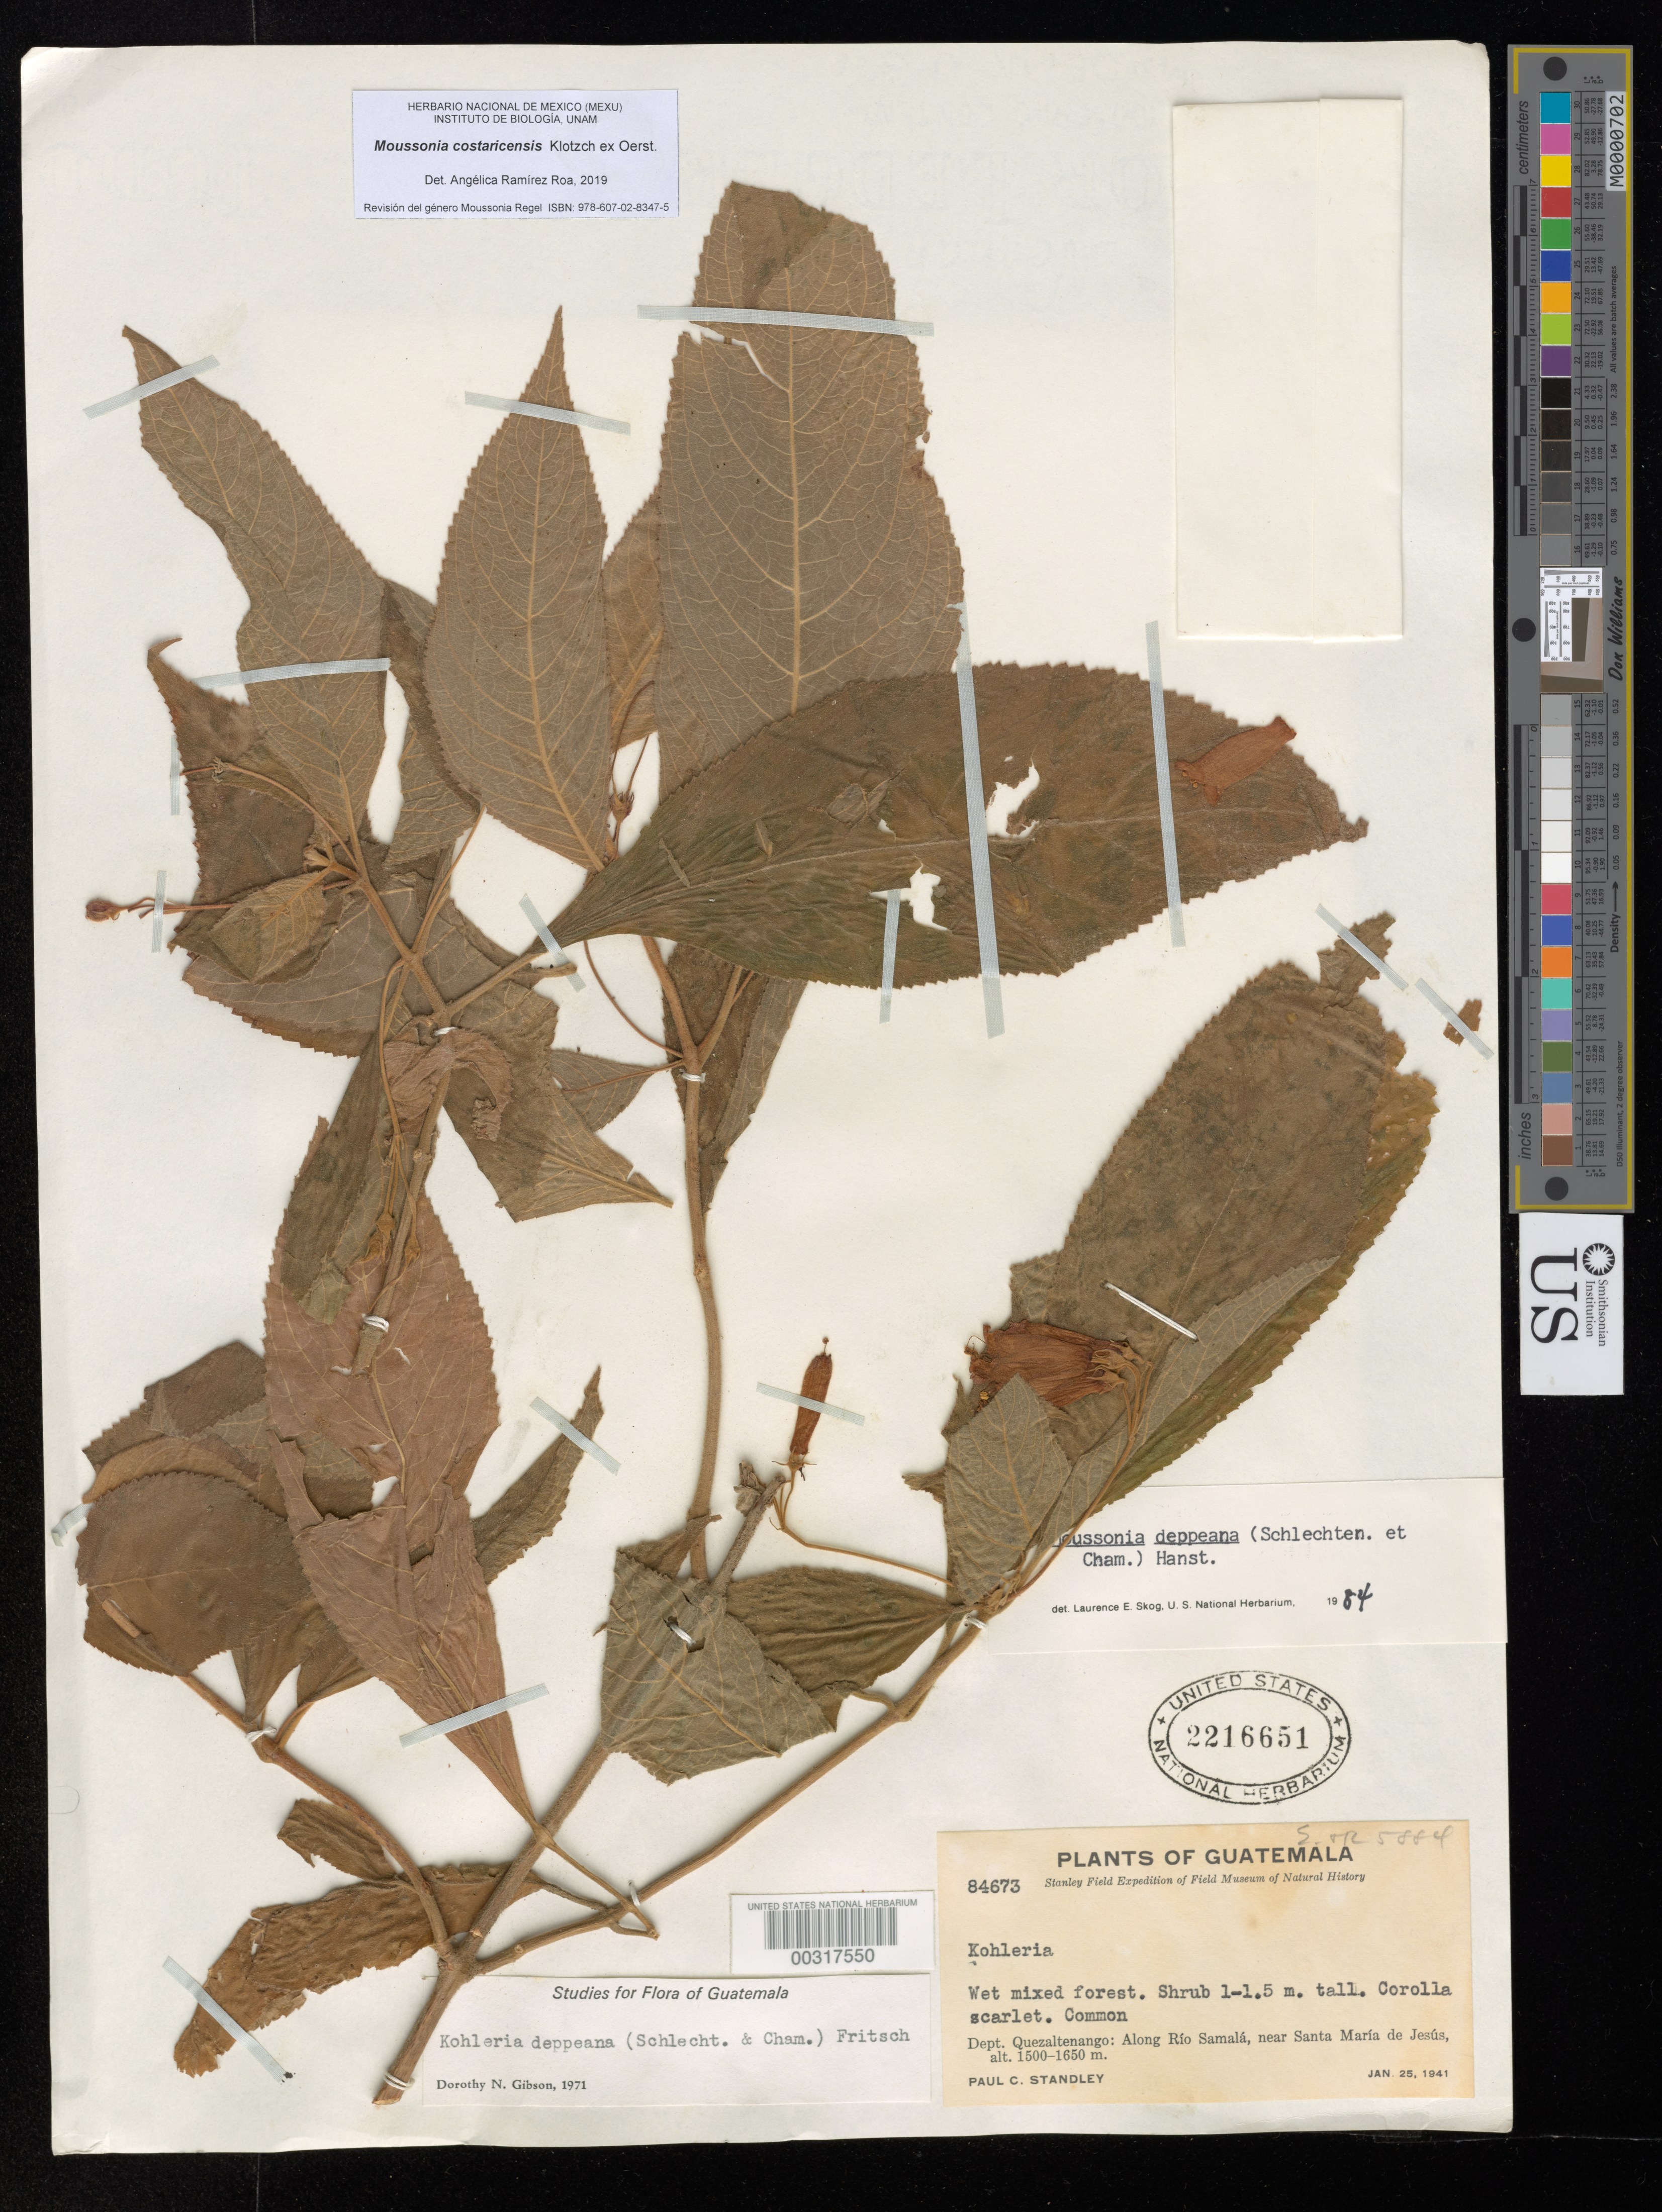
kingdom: Plantae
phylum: Tracheophyta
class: Magnoliopsida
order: Lamiales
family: Gesneriaceae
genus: Moussonia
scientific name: Moussonia costaricensis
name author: Klotzsch ex Oerst.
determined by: Ramírez-Roa, A.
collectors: P. C. Standley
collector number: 84673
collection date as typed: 25 Jan 1941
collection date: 1941-01-25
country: Guatemala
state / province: Quetzaltenango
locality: Along Rio Samala, near Santa Maria de Jesus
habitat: Wet mixed forest.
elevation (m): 1500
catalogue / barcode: US 2216651